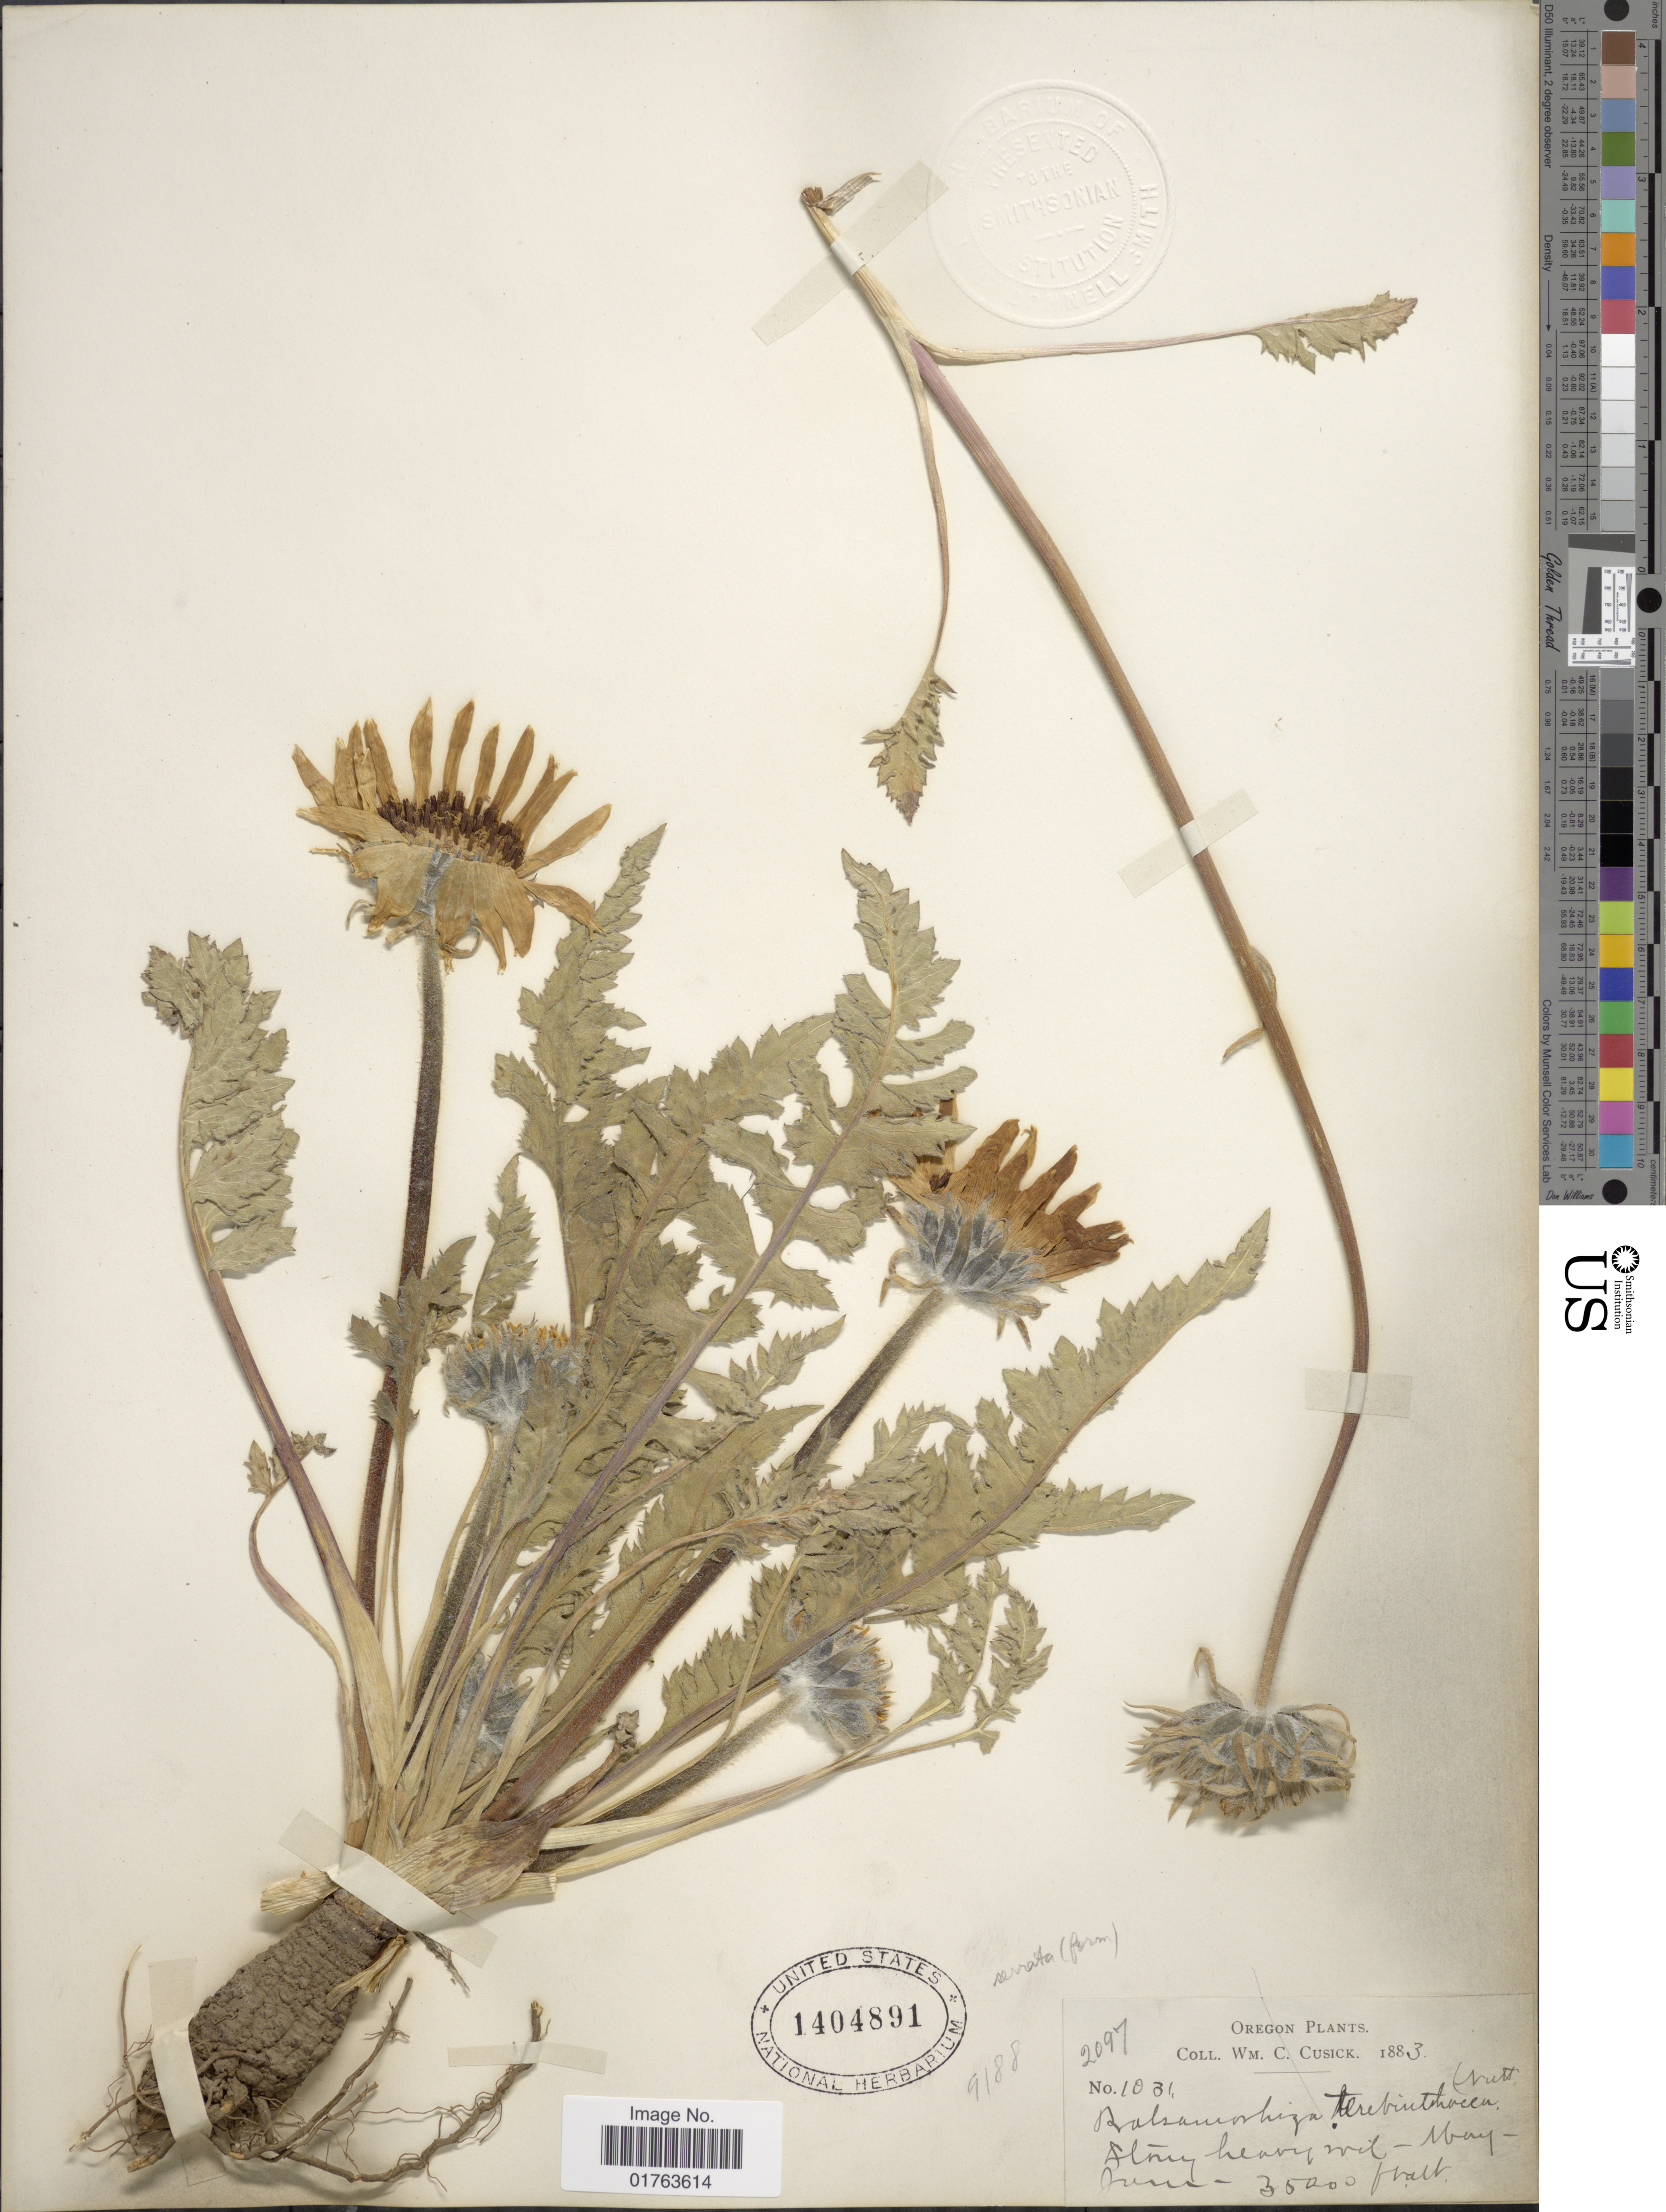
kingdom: Plantae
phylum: Tracheophyta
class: Magnoliopsida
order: Asterales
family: Asteraceae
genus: Balsamorhiza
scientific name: Balsamorhiza terebinthacea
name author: (Hook.) Nutt.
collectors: W. C. Cusick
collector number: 1031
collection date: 1883-05/1883-06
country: United States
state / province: Oregon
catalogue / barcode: US 1404891